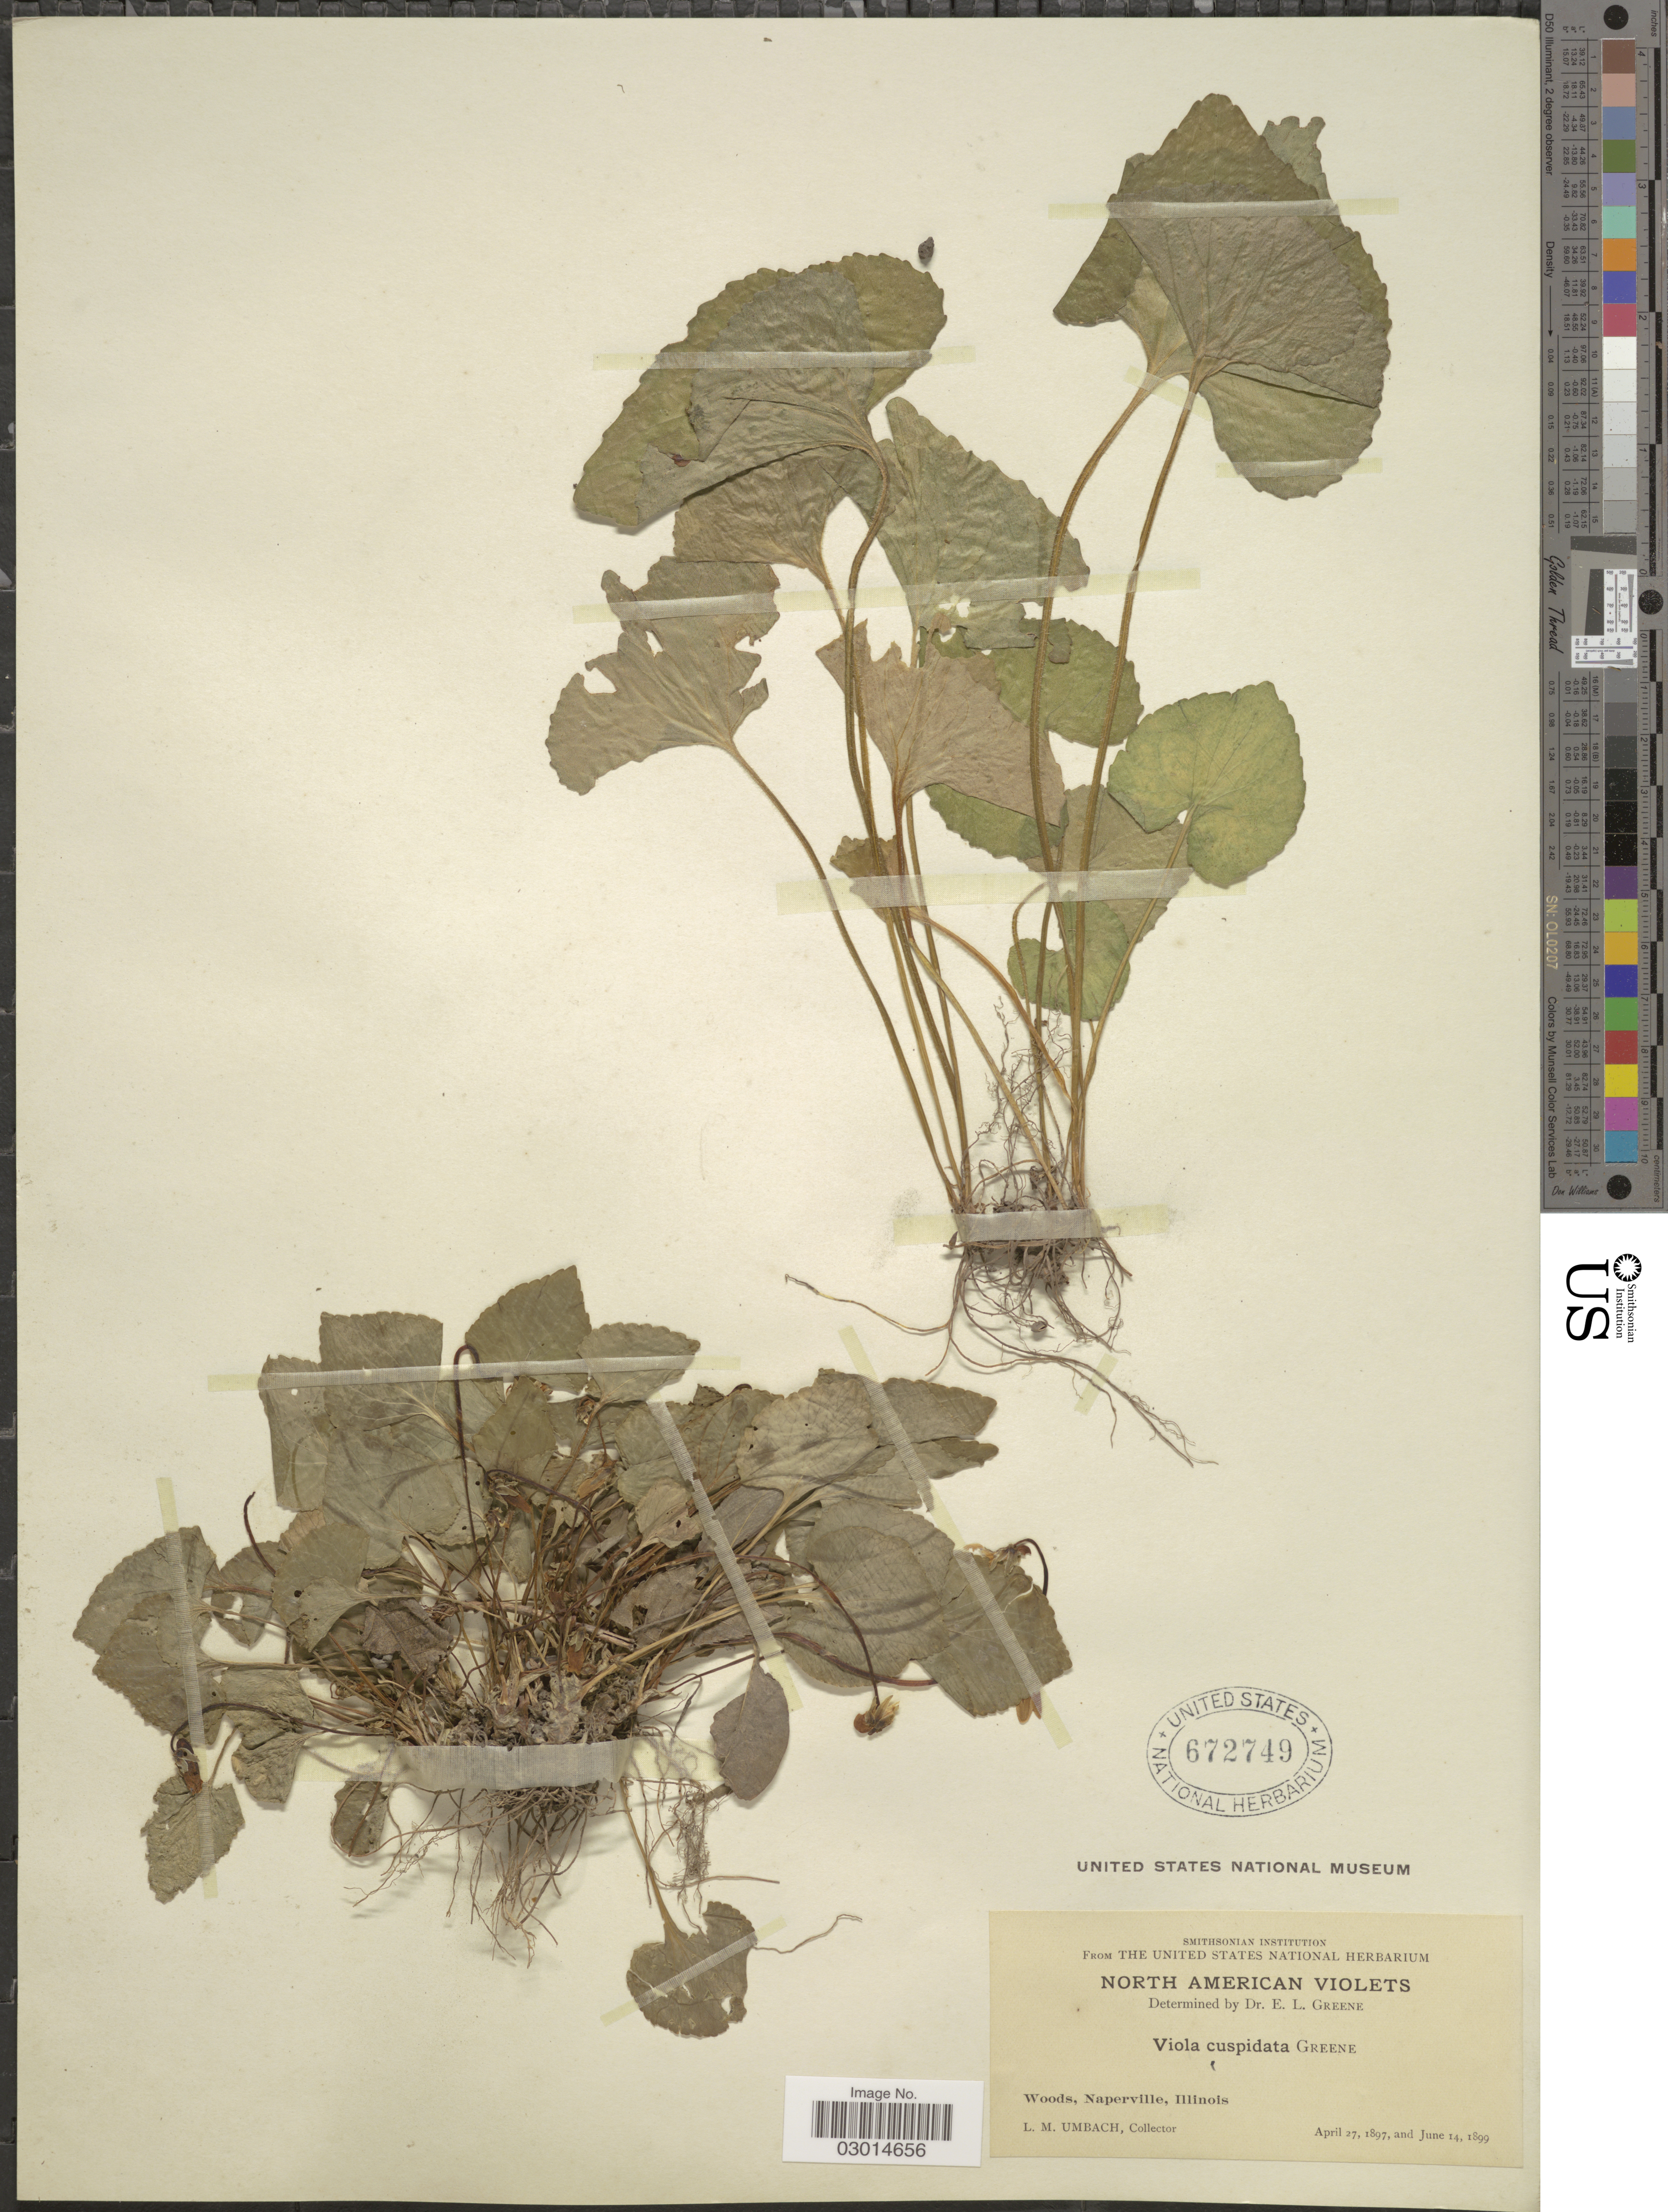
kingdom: Plantae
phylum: Tracheophyta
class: Magnoliopsida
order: Malpighiales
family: Violaceae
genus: Viola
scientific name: Viola cuspidata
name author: Greene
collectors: L. M. Umbach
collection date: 1897-04-27/1899-06-14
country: United States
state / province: Illinois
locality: Woods, Naperville.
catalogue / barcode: US 672749